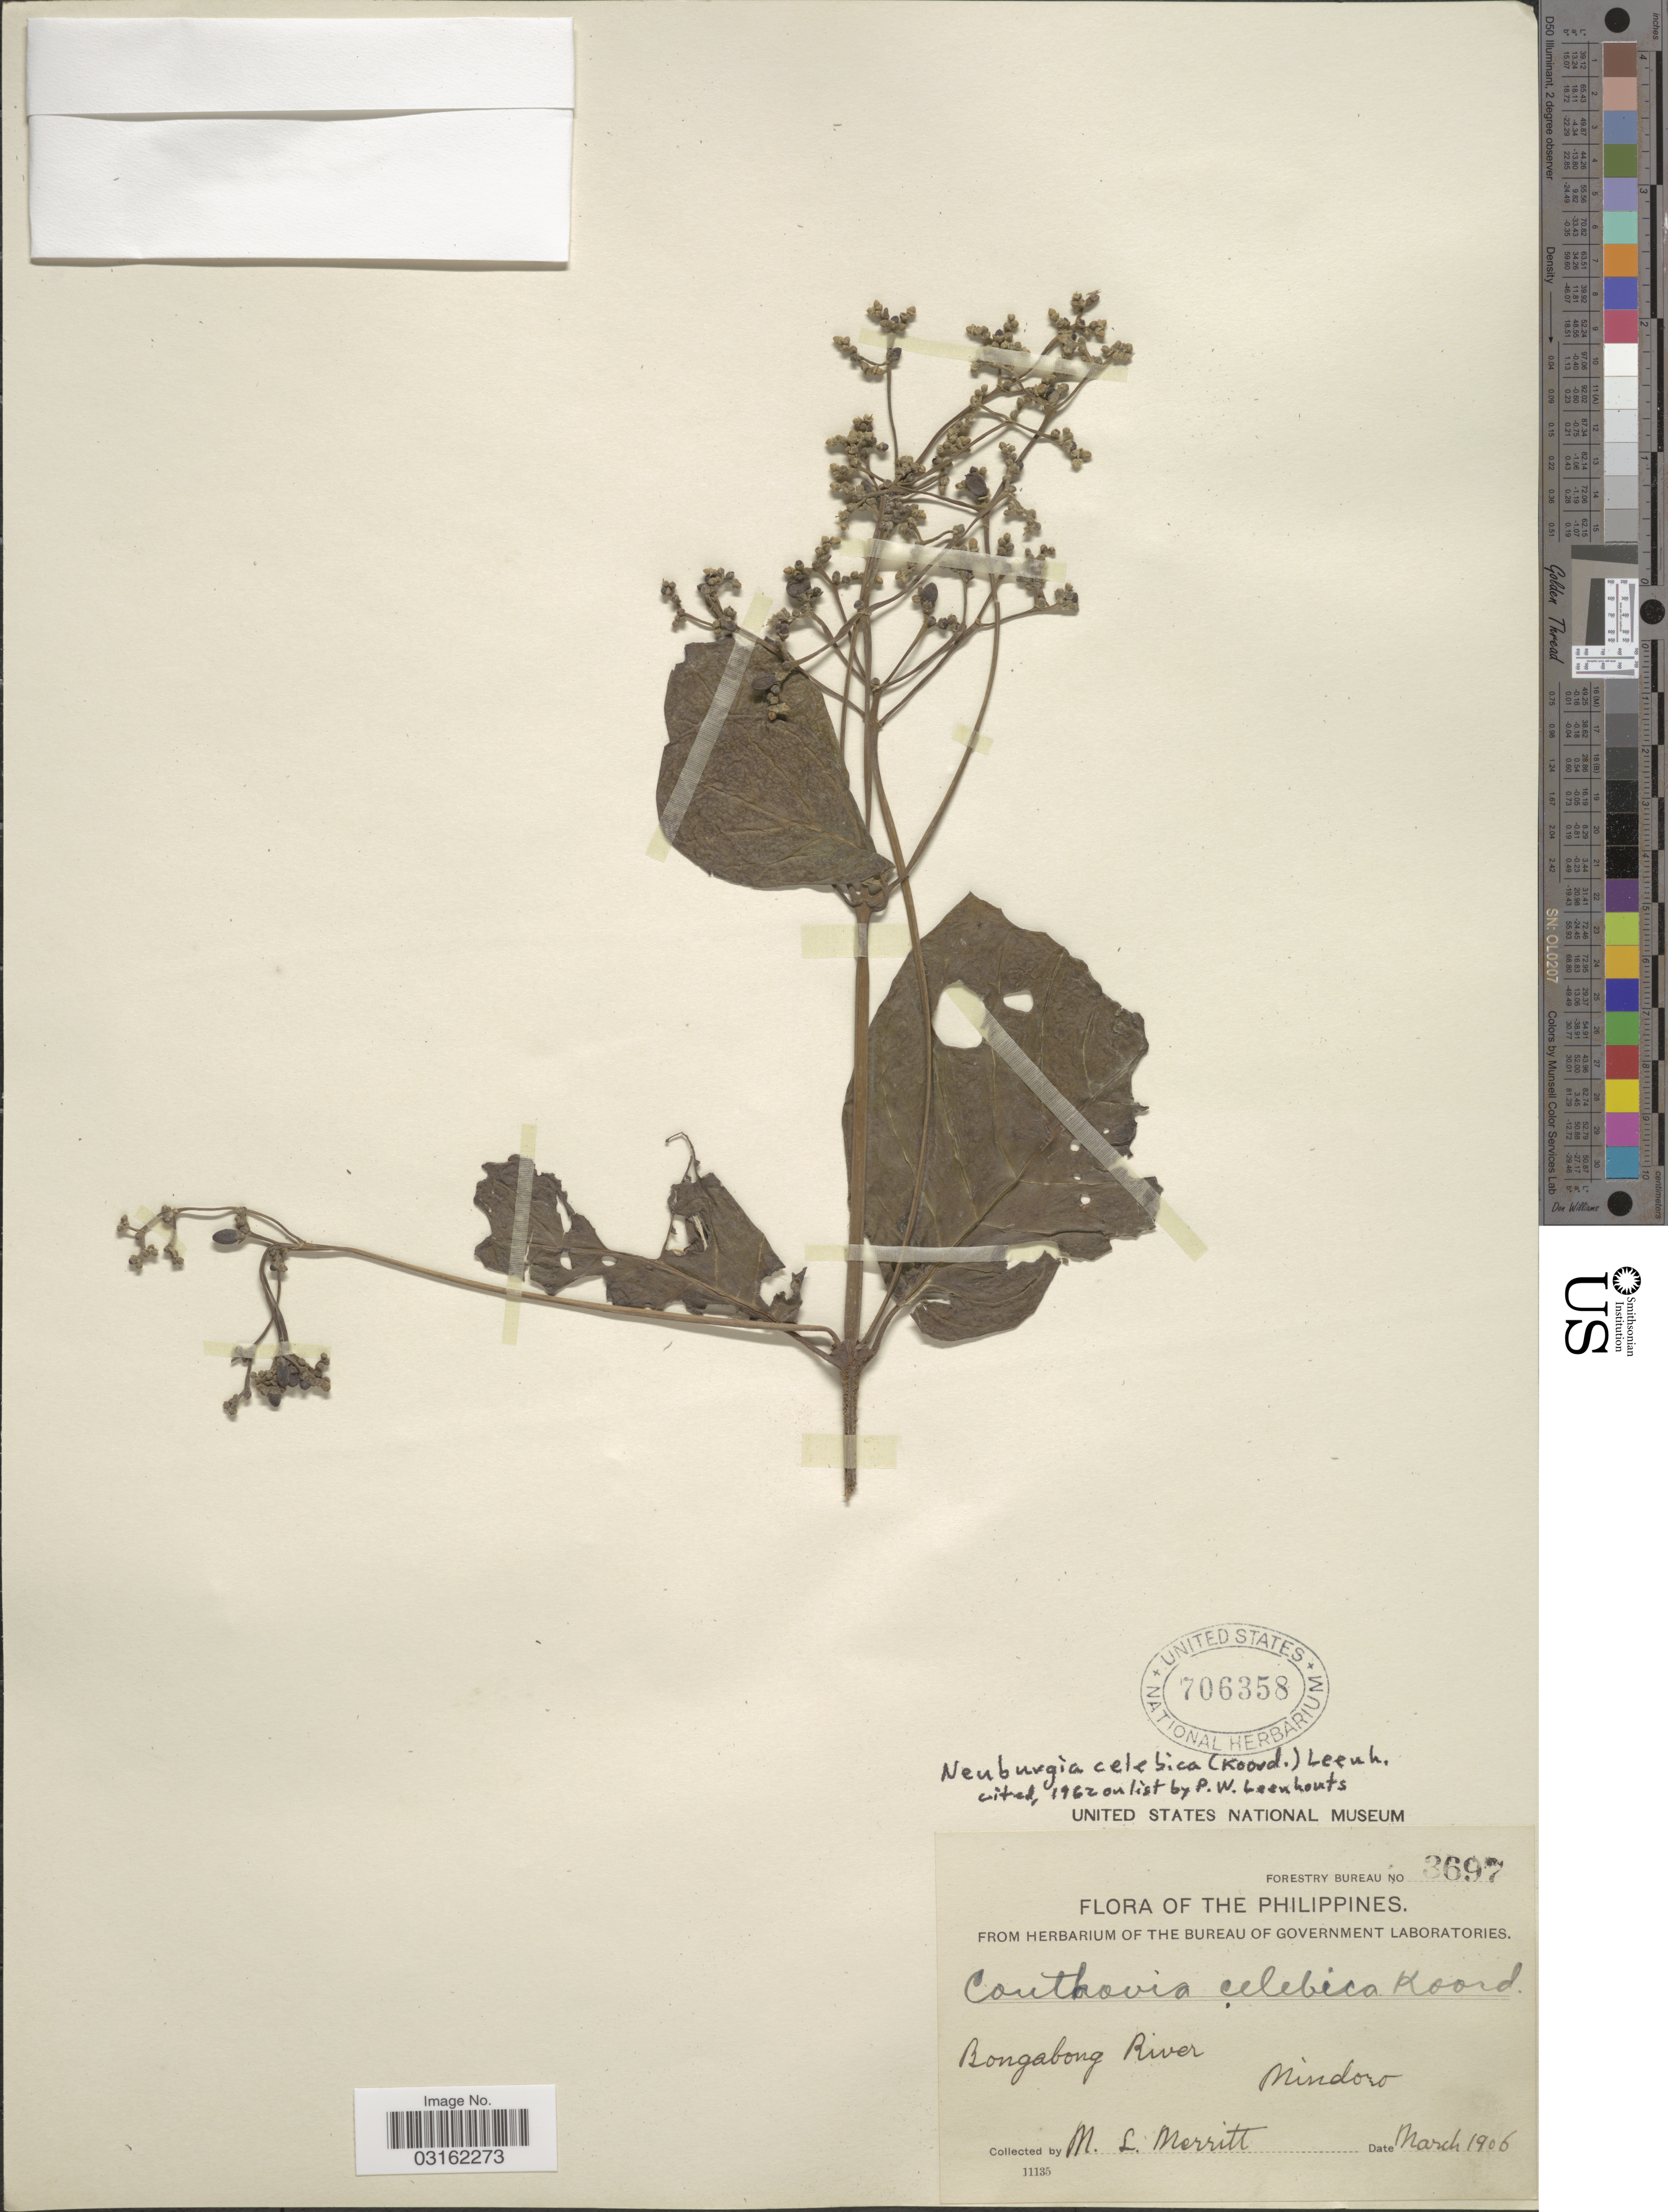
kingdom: Plantae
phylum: Tracheophyta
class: Magnoliopsida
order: Gentianales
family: Loganiaceae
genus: Neuburgia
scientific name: Neuburgia celebica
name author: (Koord.) Leenh.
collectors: M. L. Merritt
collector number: Forestry bureau 3697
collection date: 1906-03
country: Philippines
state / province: Mimaropa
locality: Bongabong River, Mindoro.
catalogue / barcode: US 706358